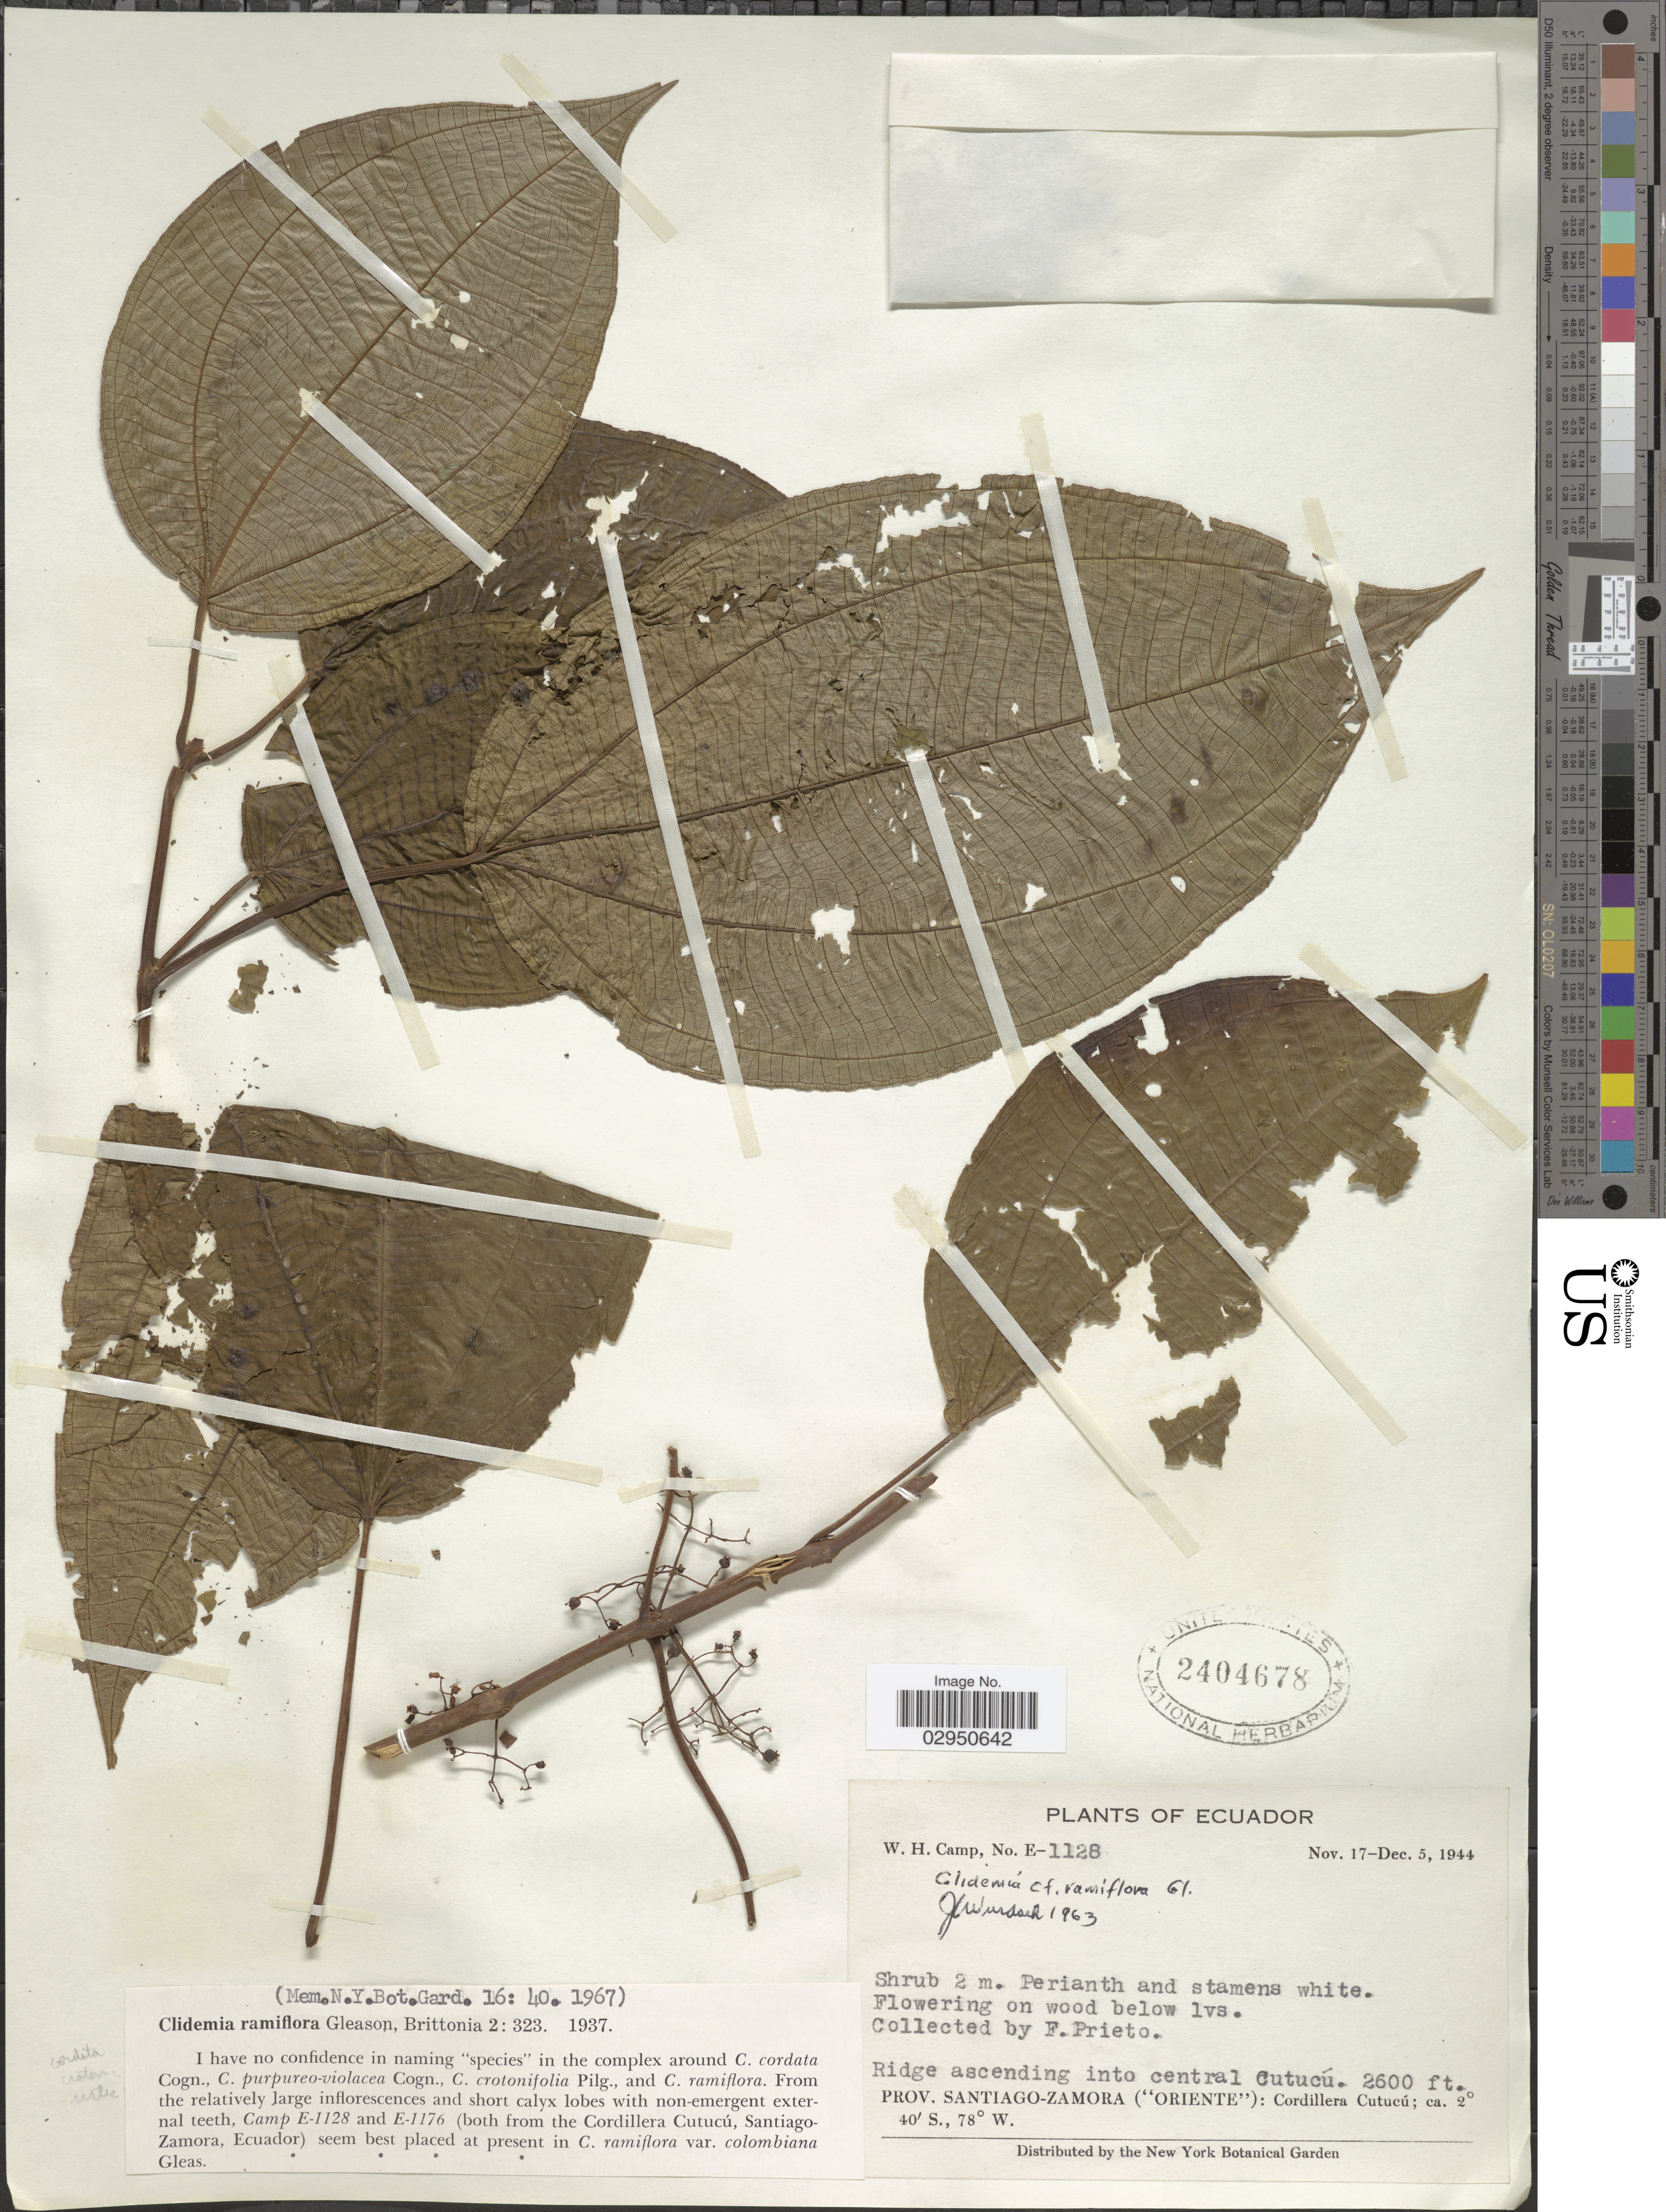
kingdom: Plantae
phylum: Tracheophyta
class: Magnoliopsida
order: Myrtales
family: Melastomataceae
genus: Clidemia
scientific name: Clidemia ostrina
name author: Gleason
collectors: F. Prieto & W. H. Camp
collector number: E-1128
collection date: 1944-11-17/1944-12-05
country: Ecuador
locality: Ridge ascending into central Cutucú. Prov. Santiago-Zamora ("Oriente"): Cordillera Cutucú.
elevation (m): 792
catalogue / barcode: US 2404678